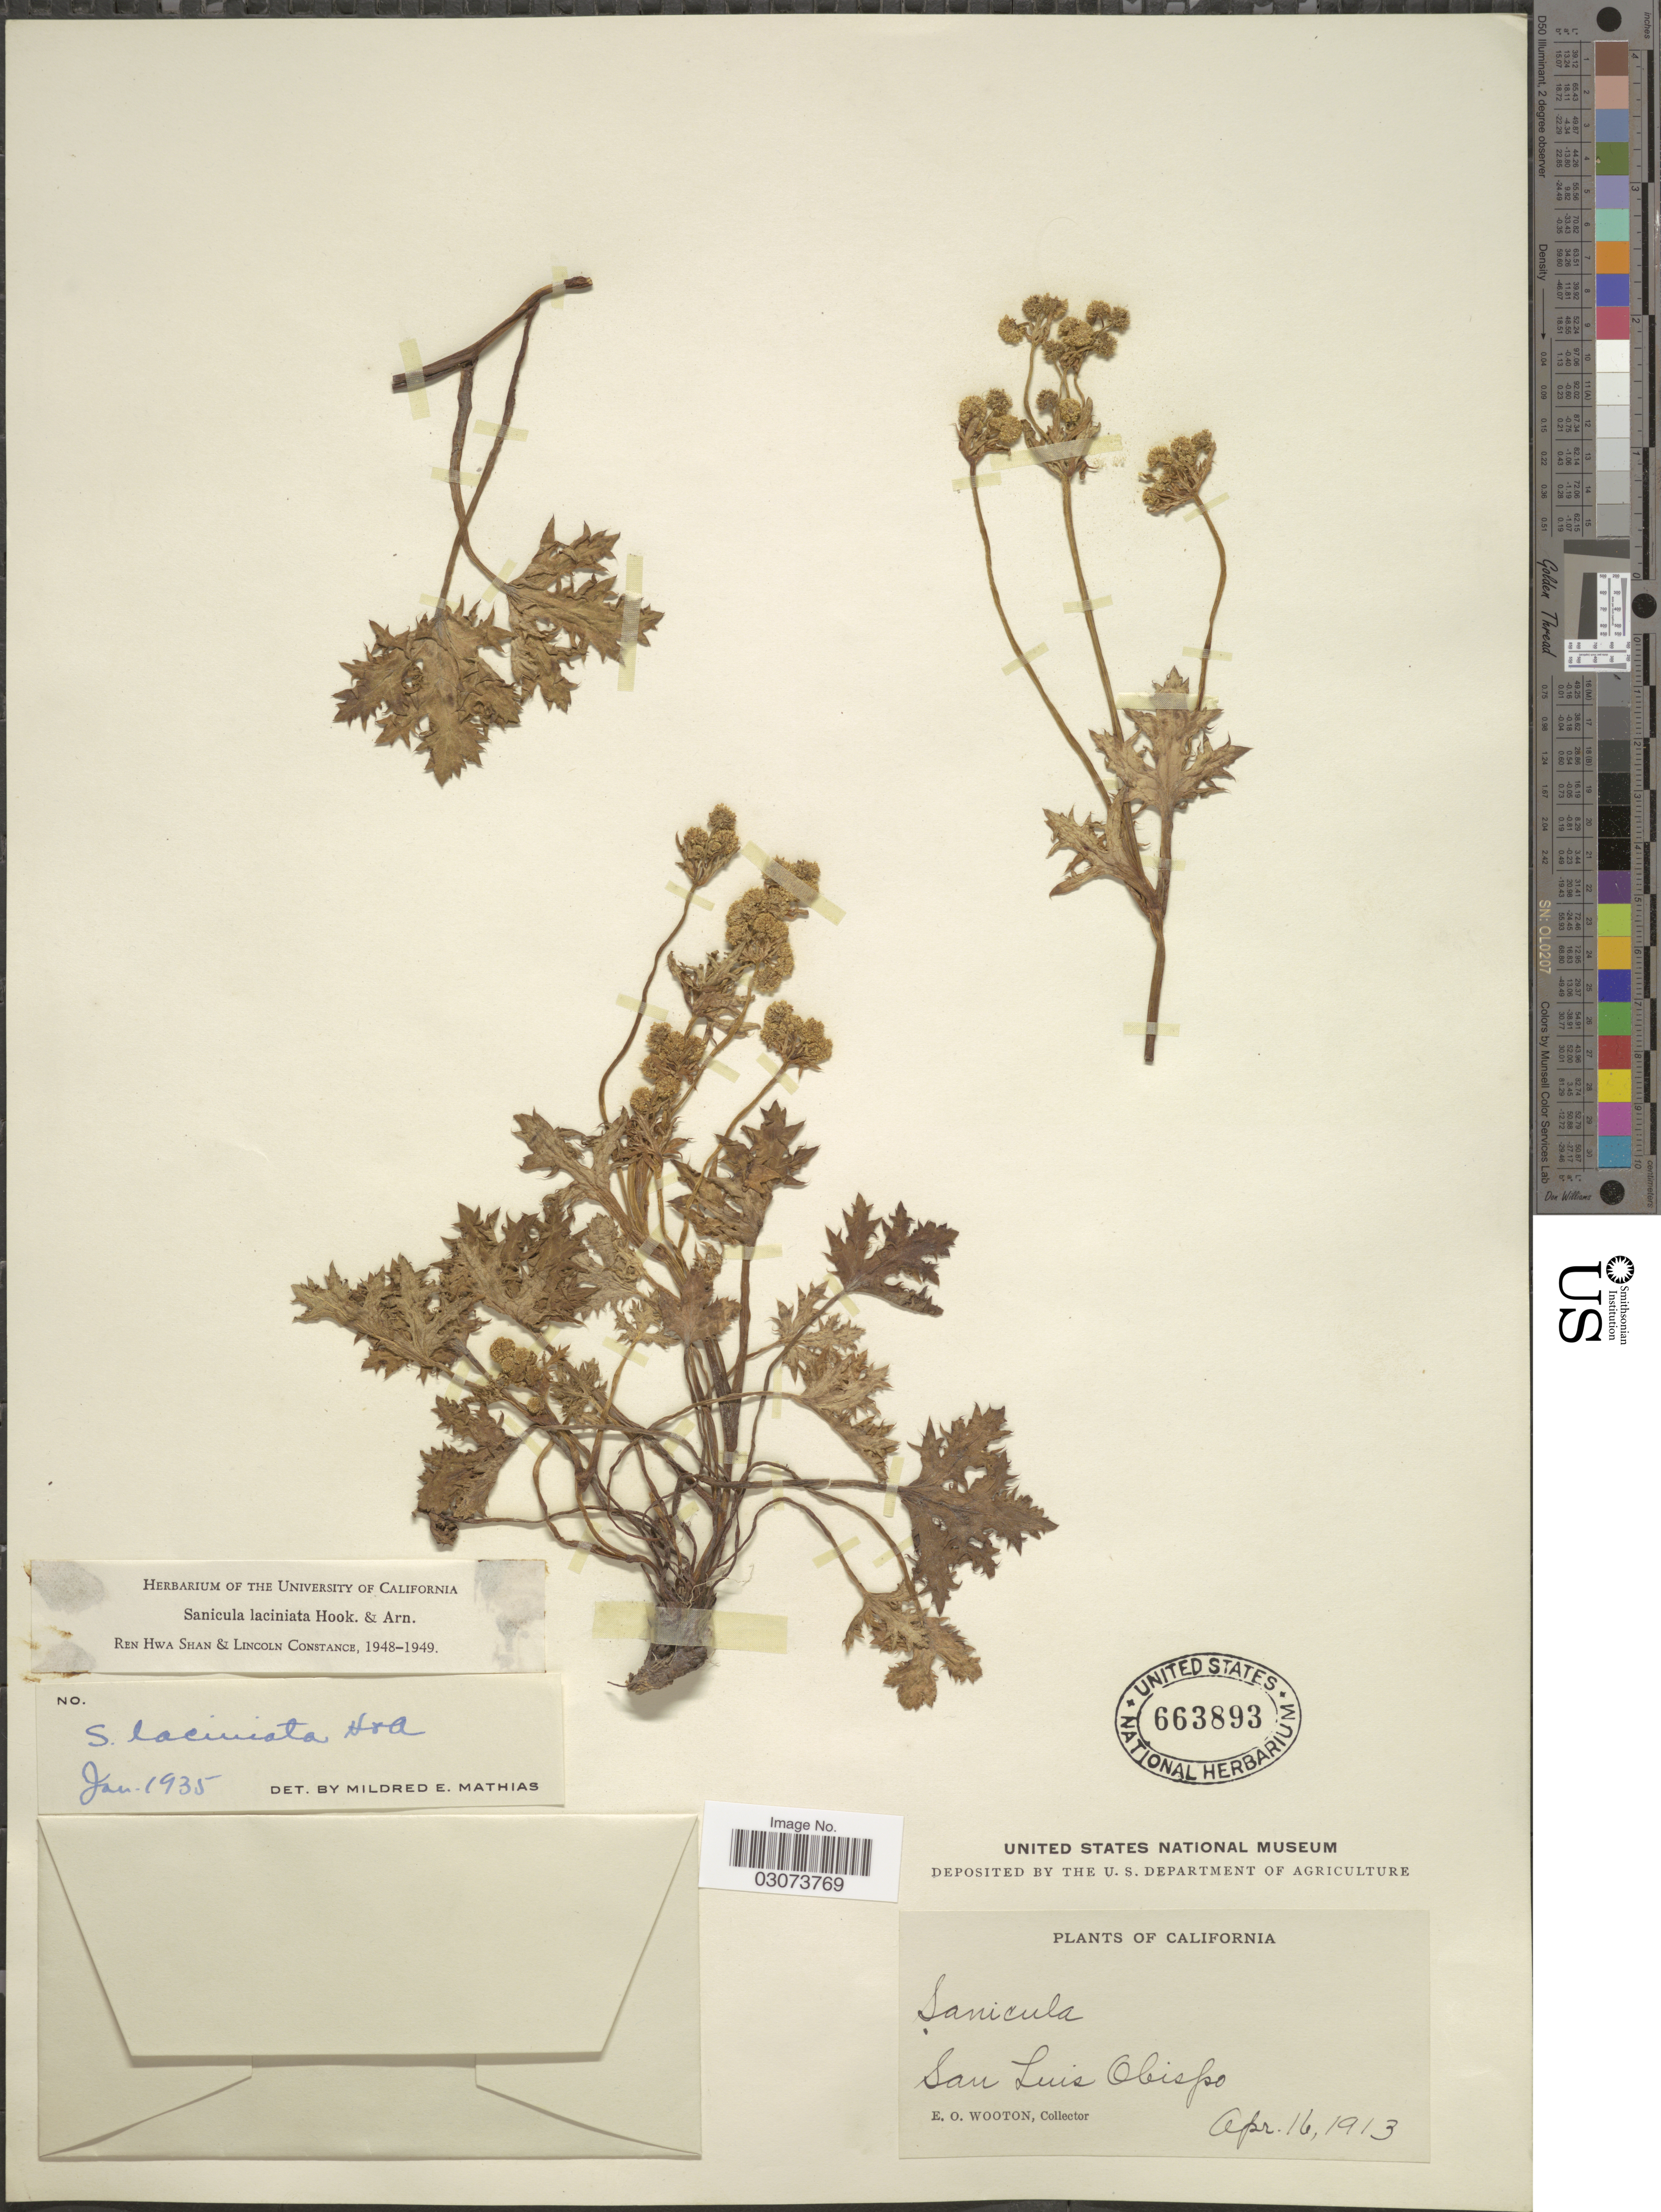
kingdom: Plantae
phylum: Tracheophyta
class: Magnoliopsida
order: Apiales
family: Apiaceae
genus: Sanicula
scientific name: Sanicula laciniata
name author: Hook. & Arn.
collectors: E. O. Wooton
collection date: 1913-04-16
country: United States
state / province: California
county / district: San Luis Obispo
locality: San Luis Obispo.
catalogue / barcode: US 663893